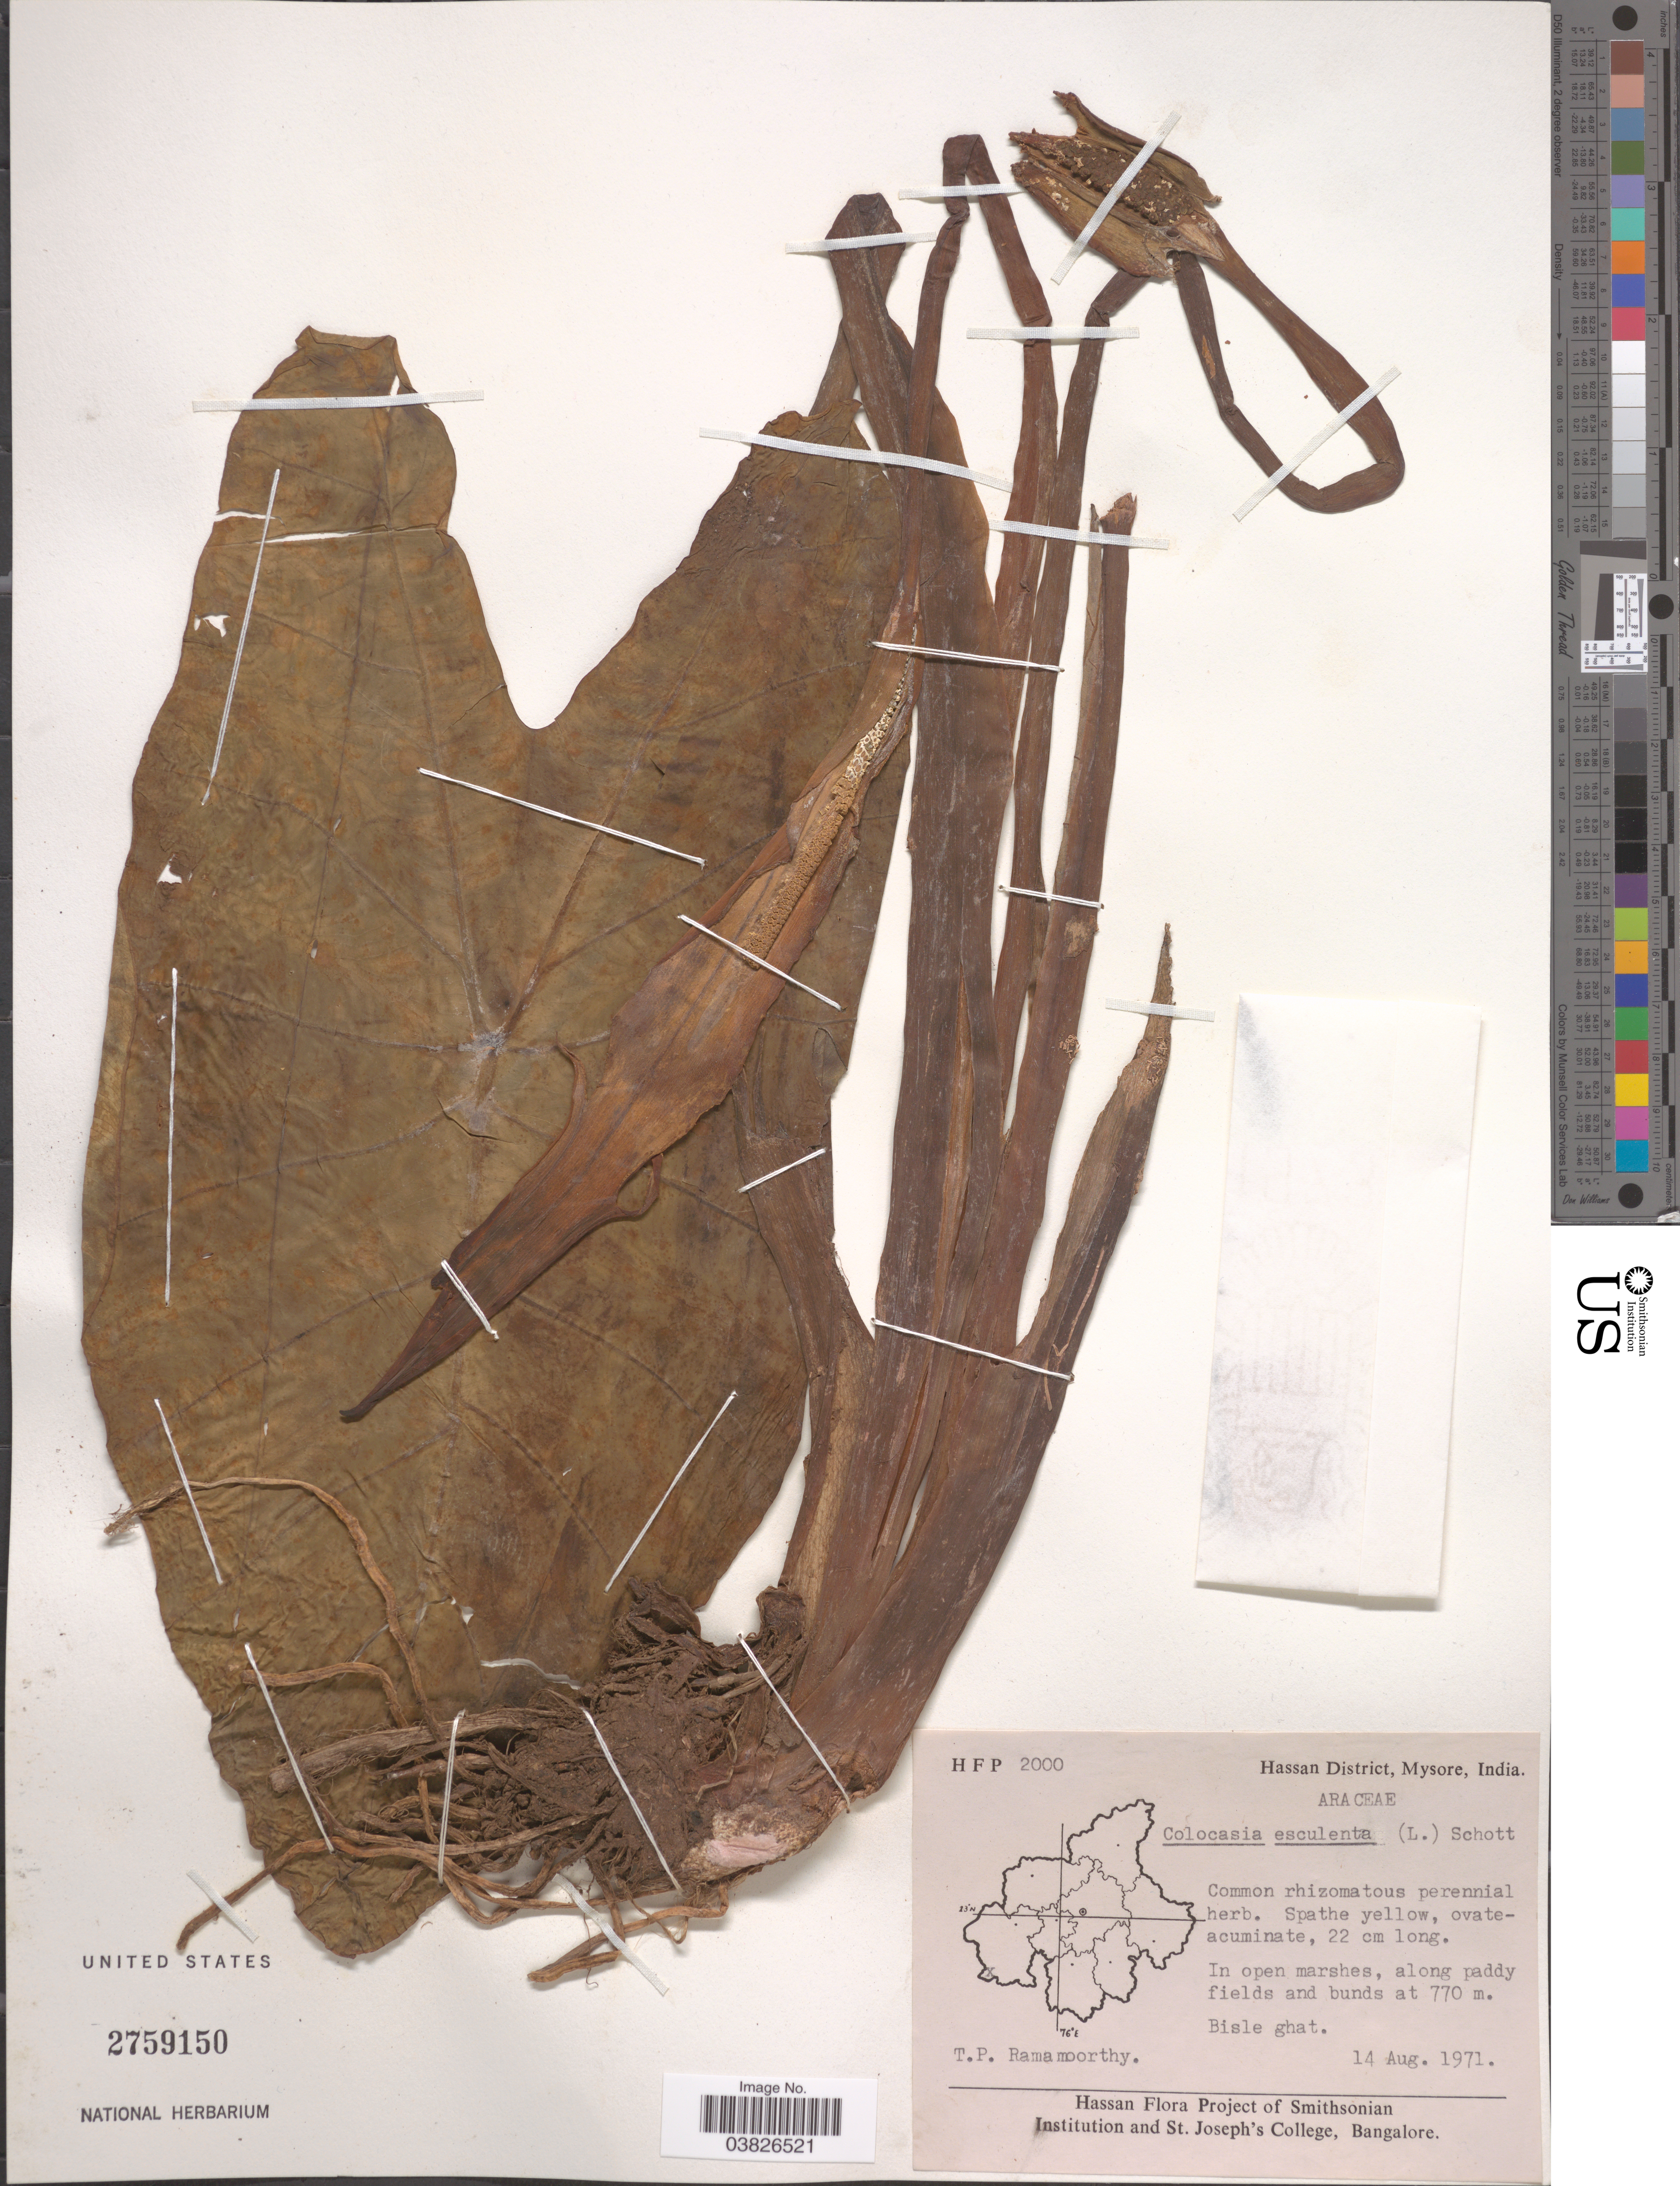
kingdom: Plantae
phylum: Tracheophyta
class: Liliopsida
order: Alismatales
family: Araceae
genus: Colocasia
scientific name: Colocasia esculenta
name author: (L.) Schott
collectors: T. P. Ramamoorthy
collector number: HFP 2000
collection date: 1971-08-14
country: India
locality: Hassan District, Mysore. Bisle ghat.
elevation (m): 770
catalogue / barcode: US 2759150